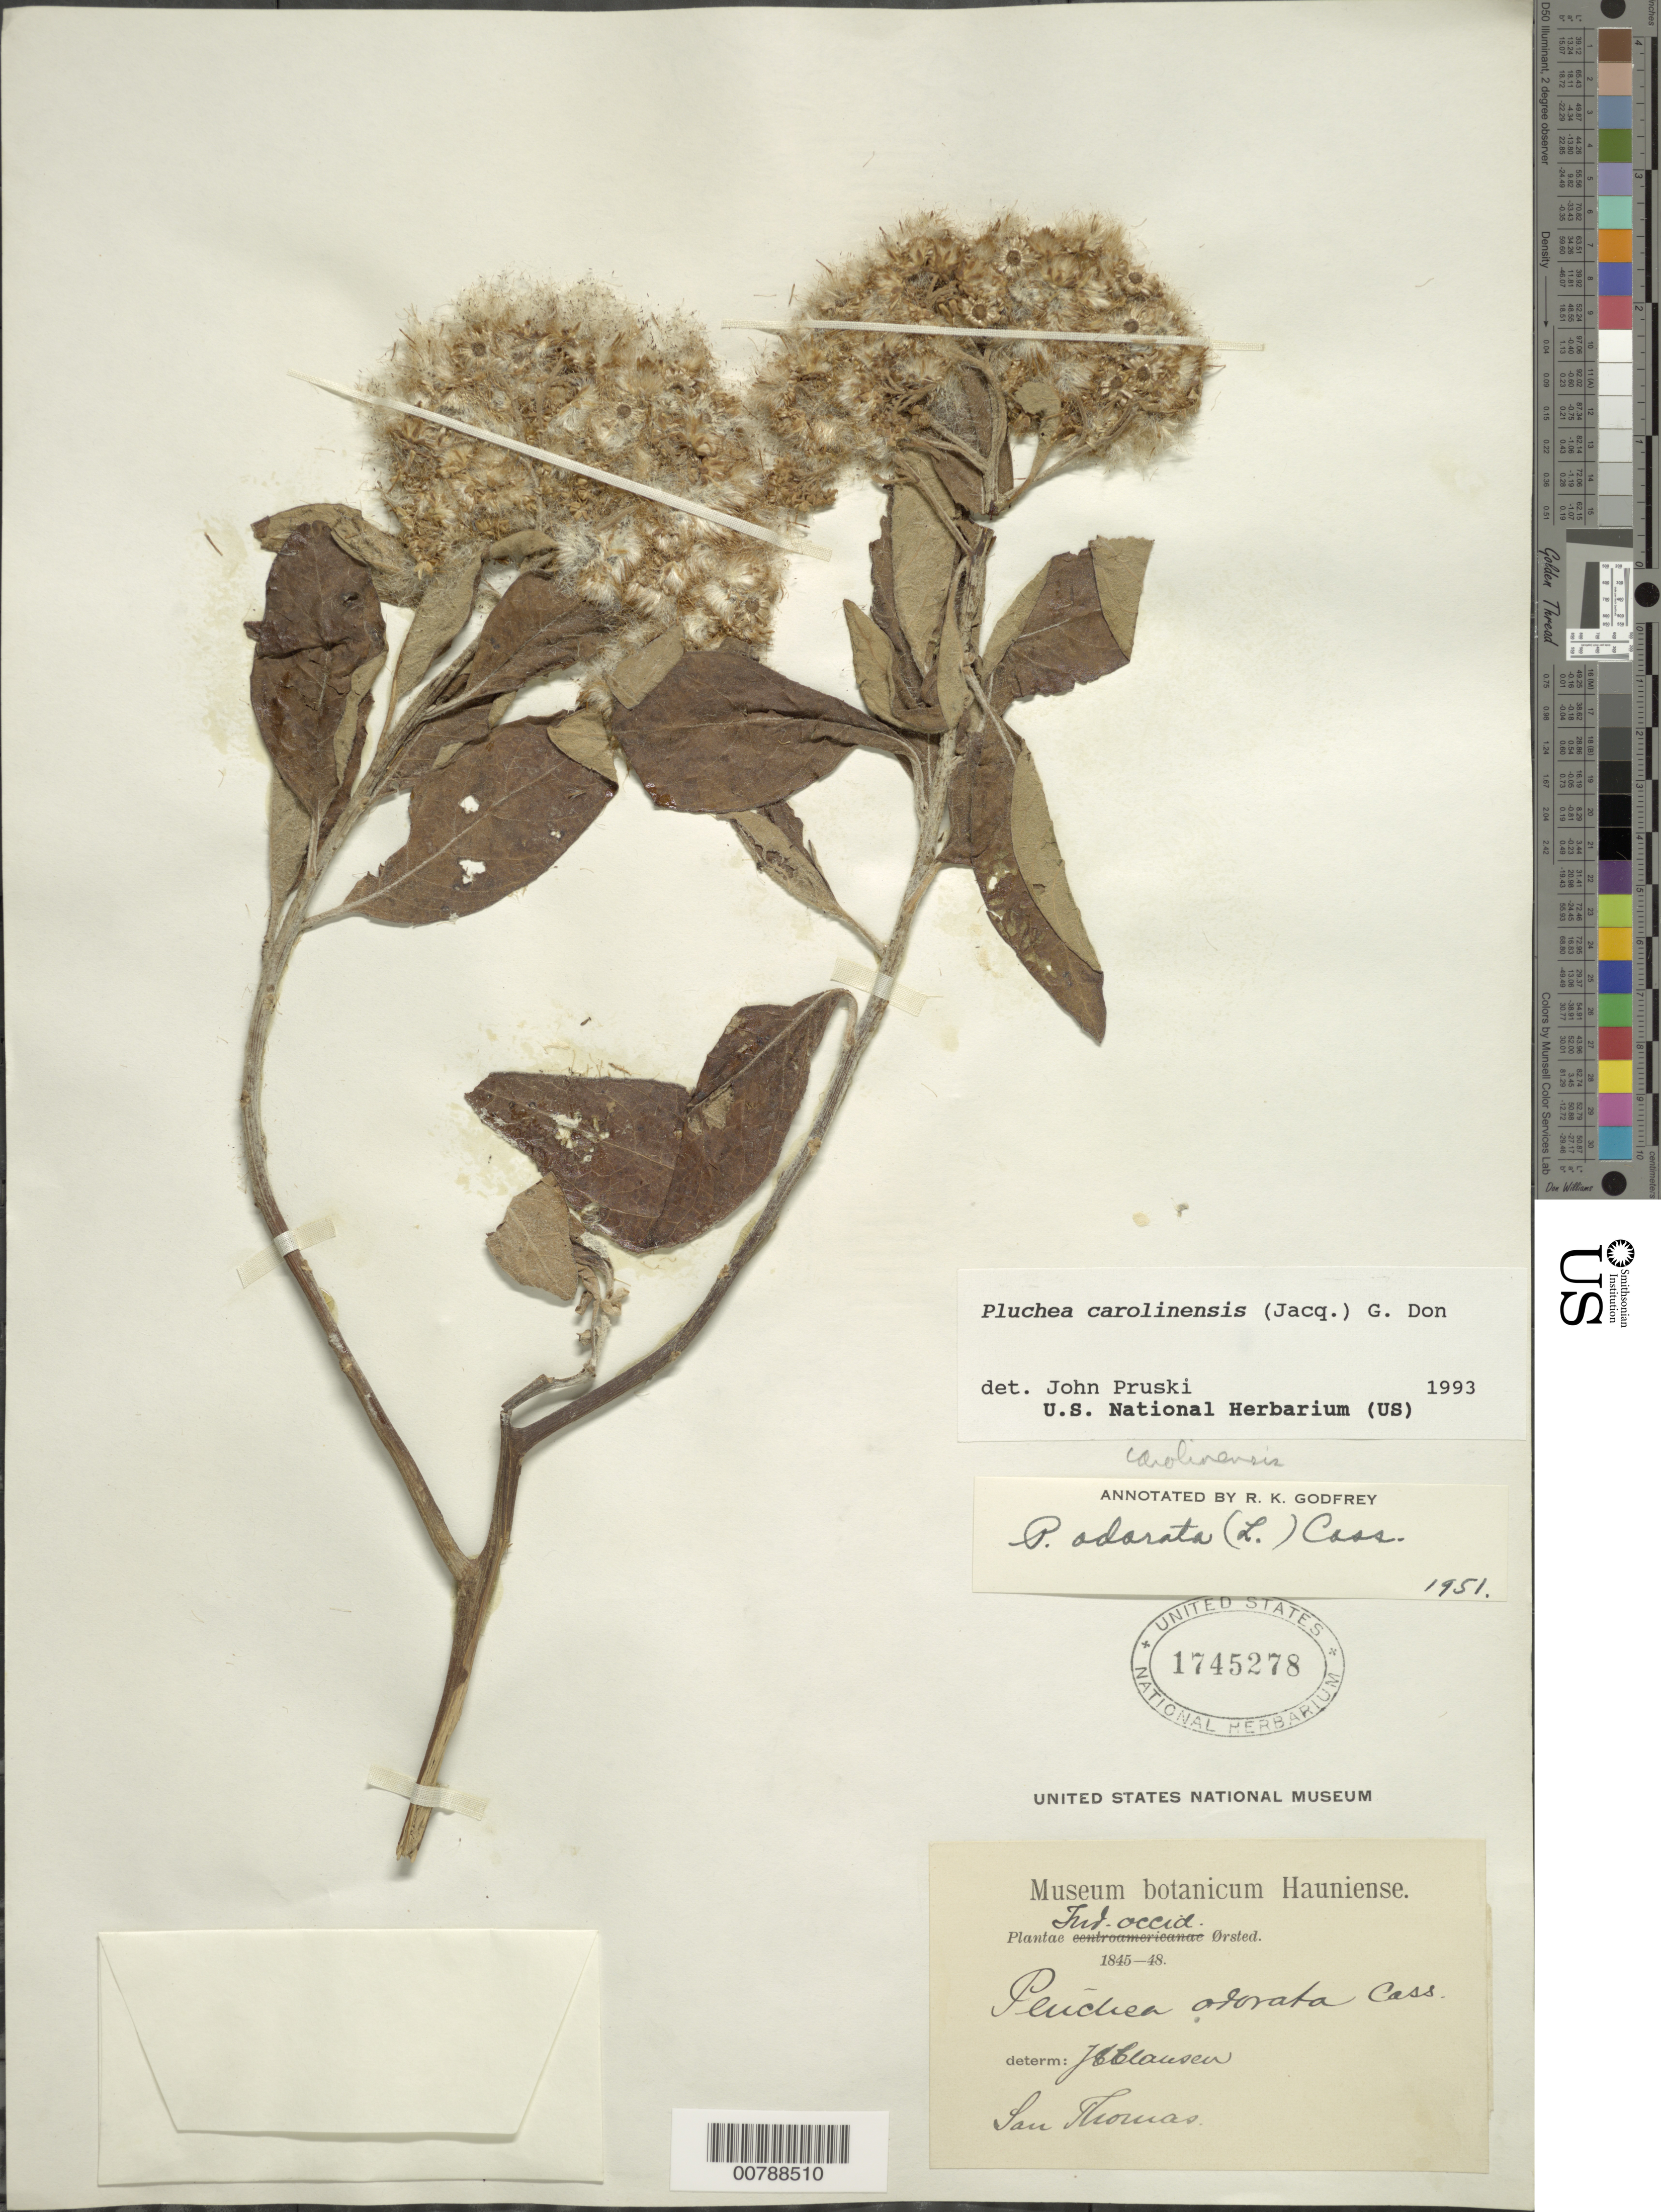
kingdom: Plantae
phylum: Tracheophyta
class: Magnoliopsida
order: Asterales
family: Asteraceae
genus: Pluchea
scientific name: Pluchea carolinensis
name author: (Jacq.) D. Don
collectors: A. S. Oersted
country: U.S. Virgin Islands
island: St. Thomas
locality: St. Thomas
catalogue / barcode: US 1745278